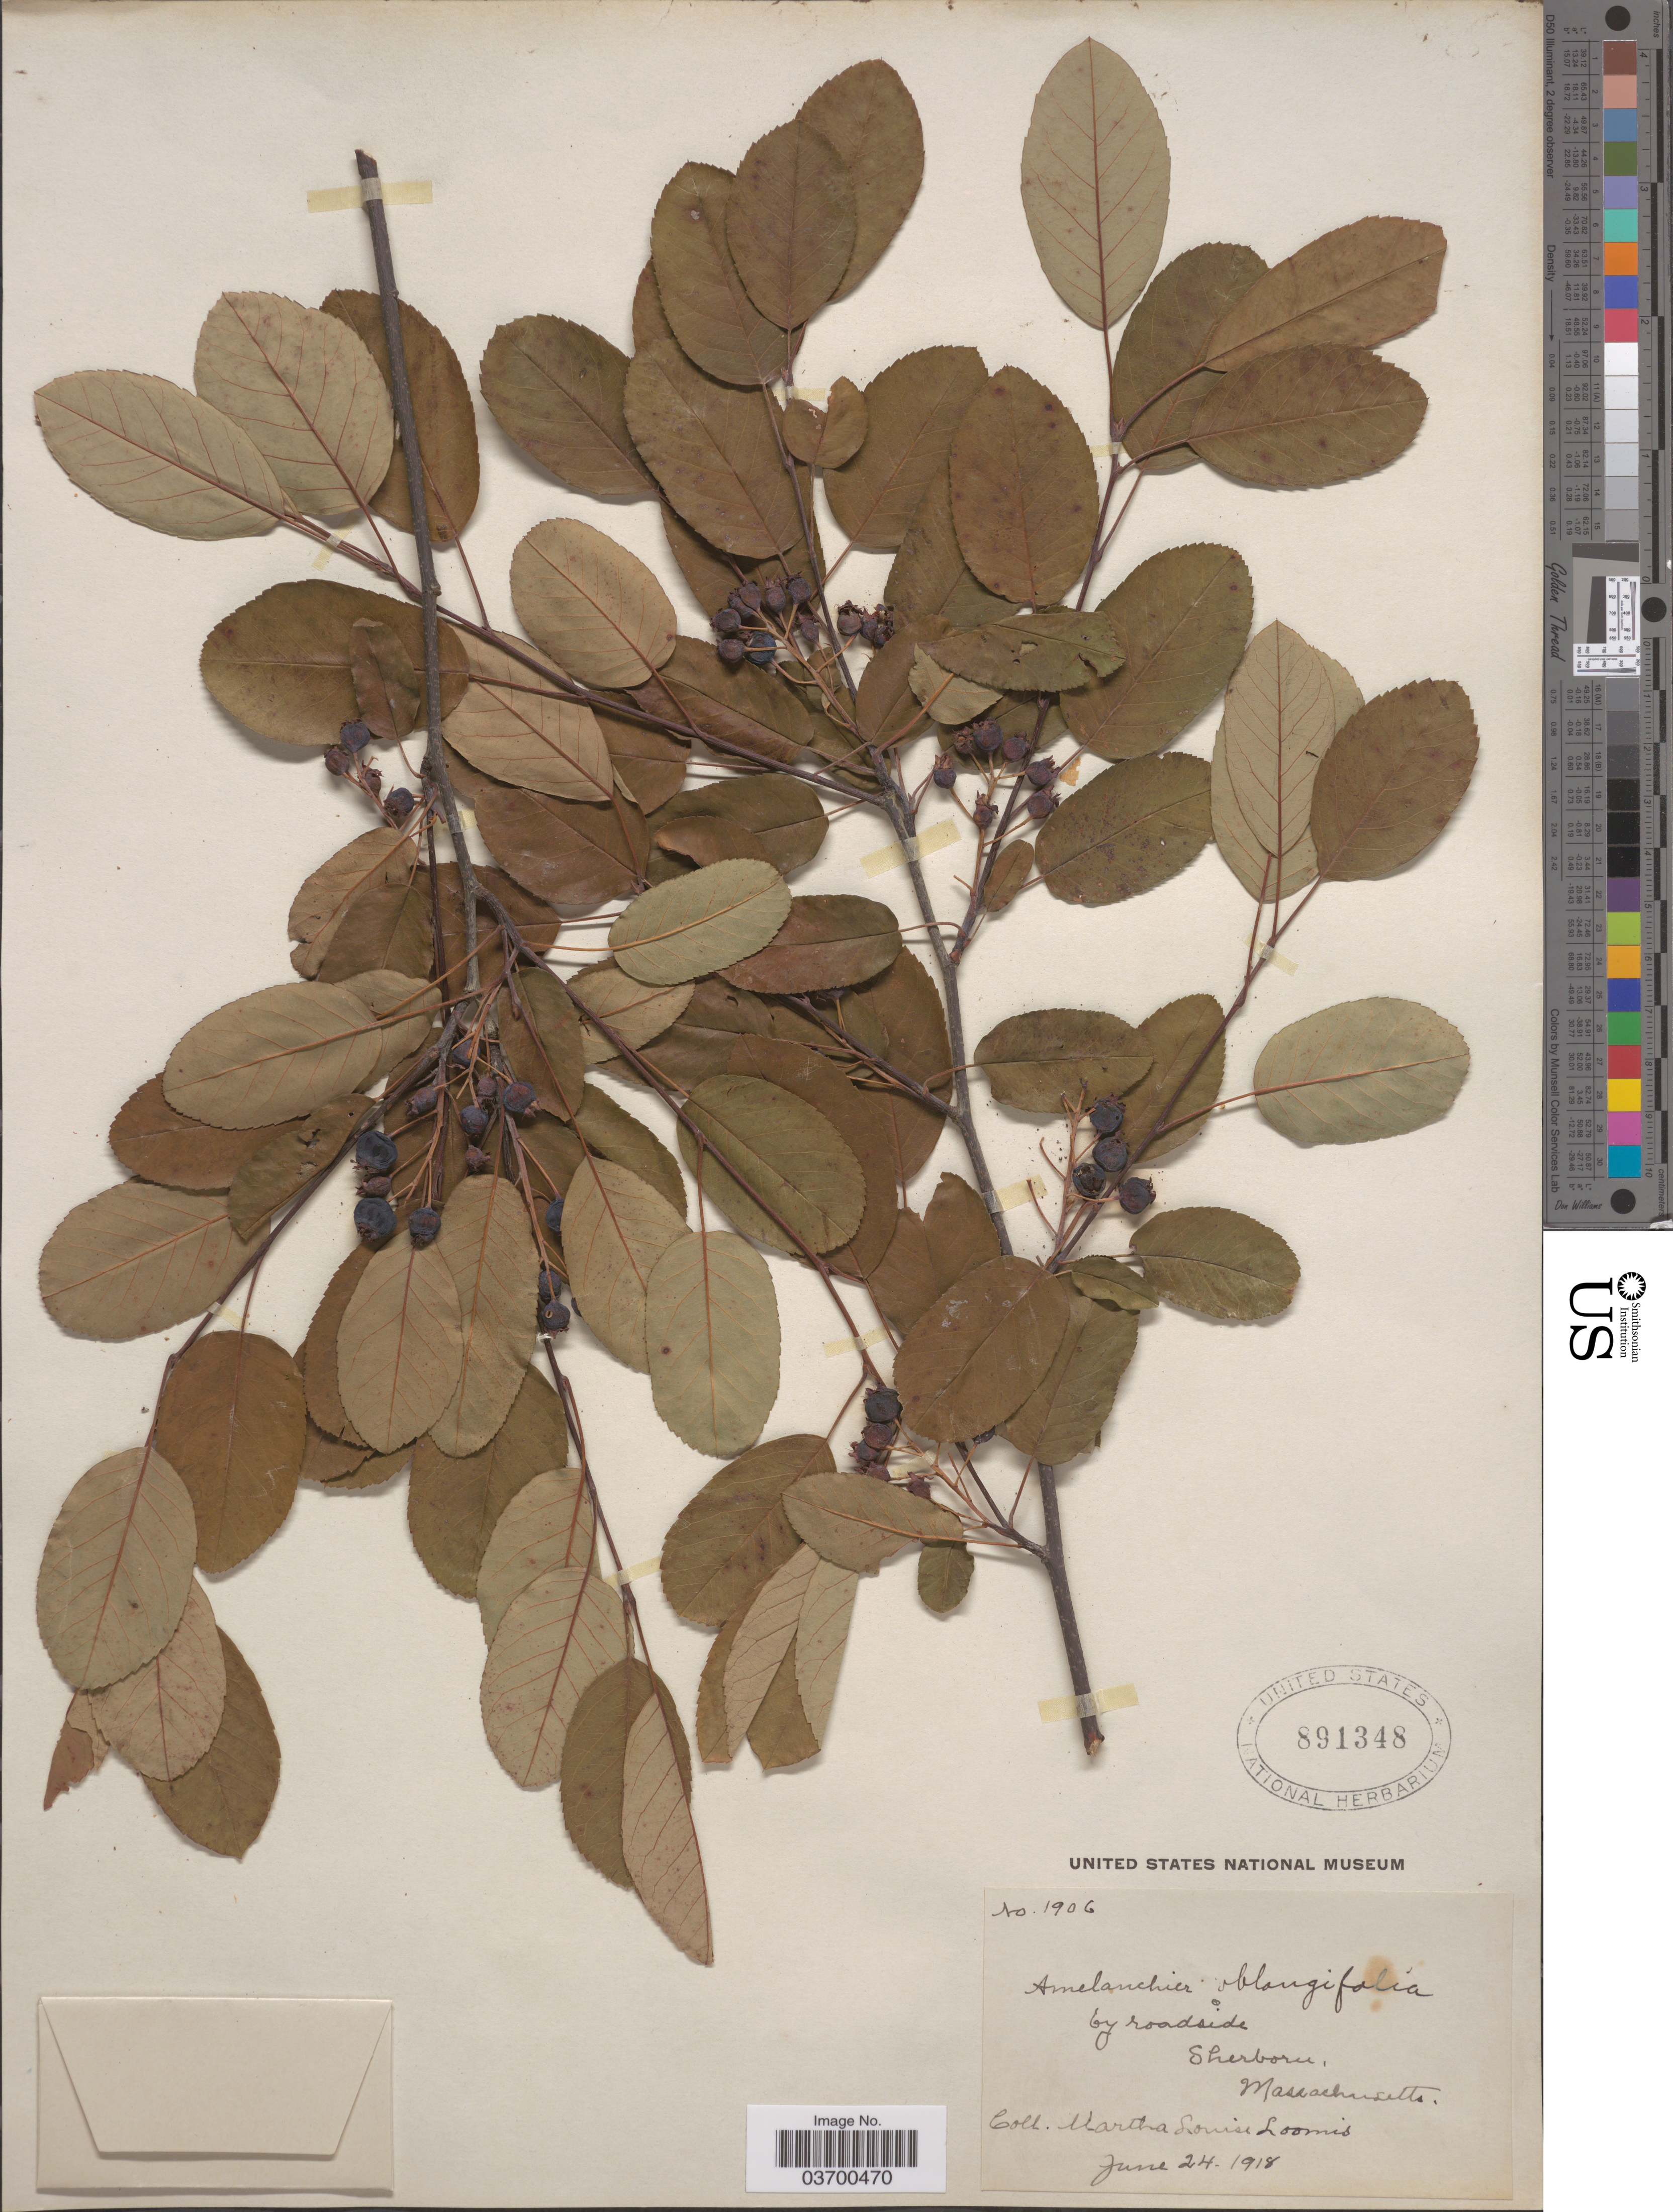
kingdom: Plantae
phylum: Tracheophyta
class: Magnoliopsida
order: Rosales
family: Rosaceae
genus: Amelanchier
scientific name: Amelanchier canadensis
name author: (L.) Medic.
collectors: M. L. Loomis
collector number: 1906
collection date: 1918-06-24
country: United States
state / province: Massachusetts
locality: By roadside Sherborn.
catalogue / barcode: US 891348